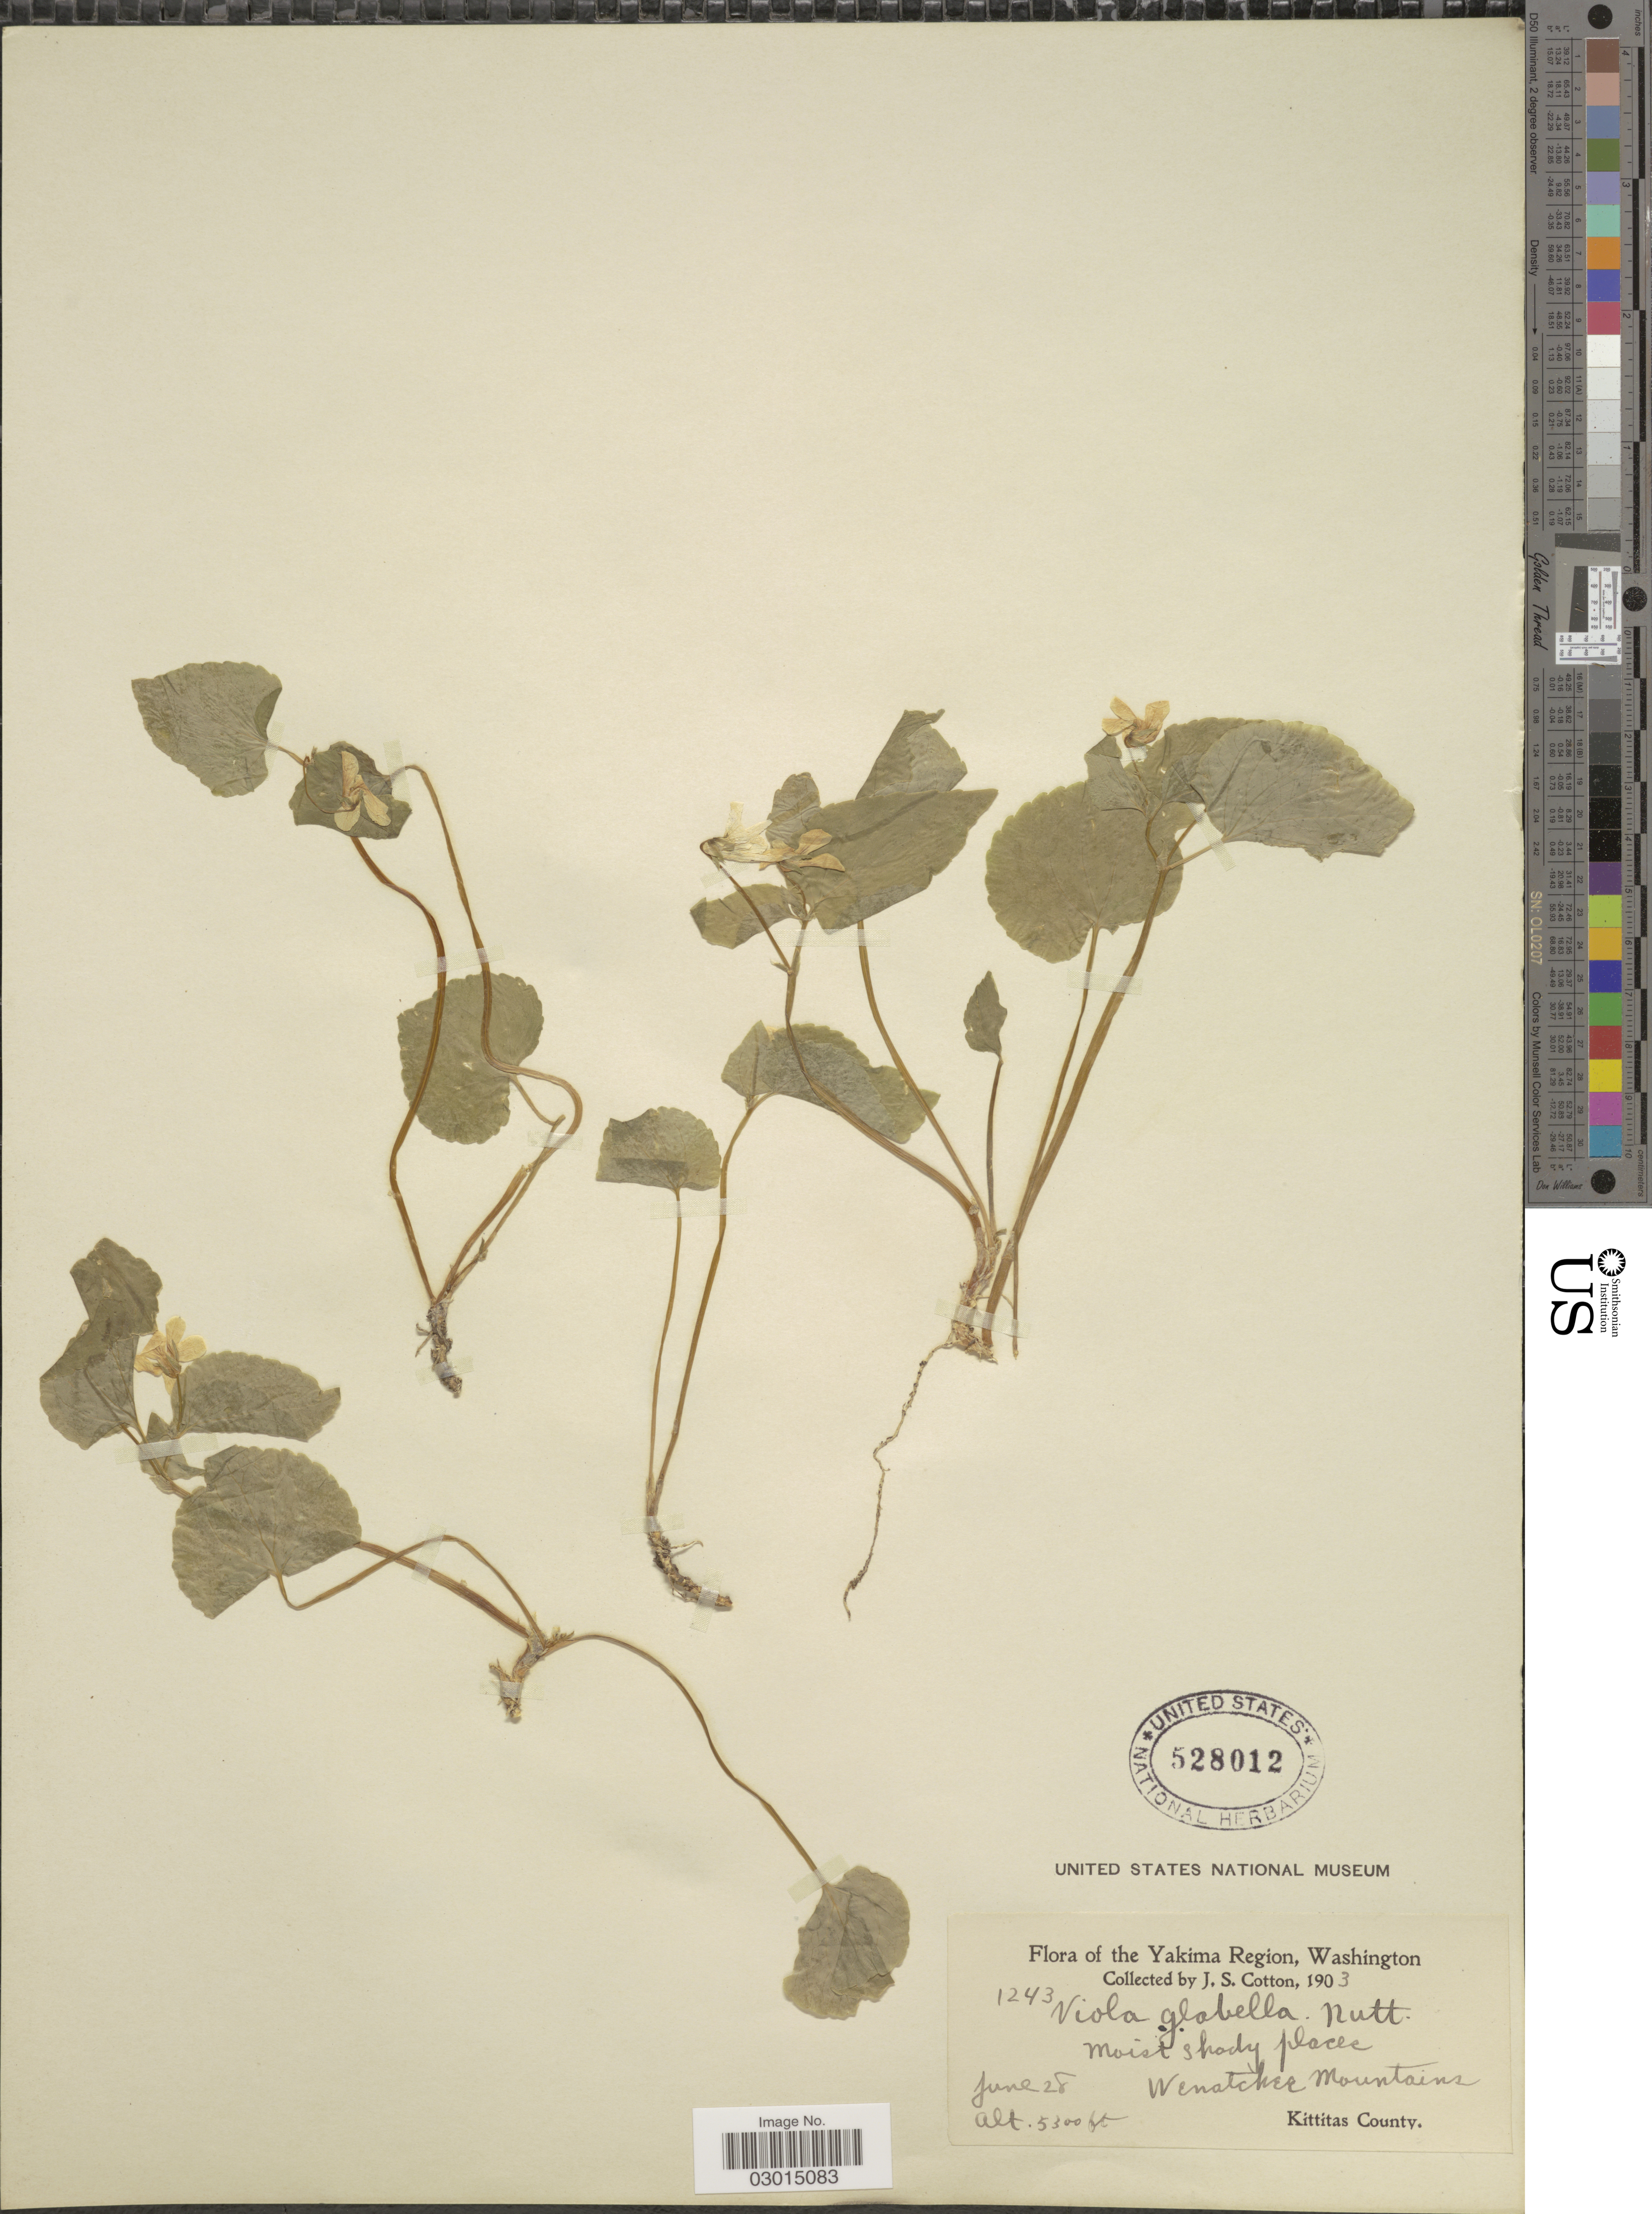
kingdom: Plantae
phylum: Tracheophyta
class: Magnoliopsida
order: Malpighiales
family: Violaceae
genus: Viola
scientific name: Viola glabella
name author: Nutt.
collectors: J. S. Cotton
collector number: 1243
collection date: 1903-06-28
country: United States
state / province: Washington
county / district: Kittitas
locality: Yakima Region, Washington. Moist shady place. Wenatchee Mountains. Kittitas County.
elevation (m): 1615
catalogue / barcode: US 528012